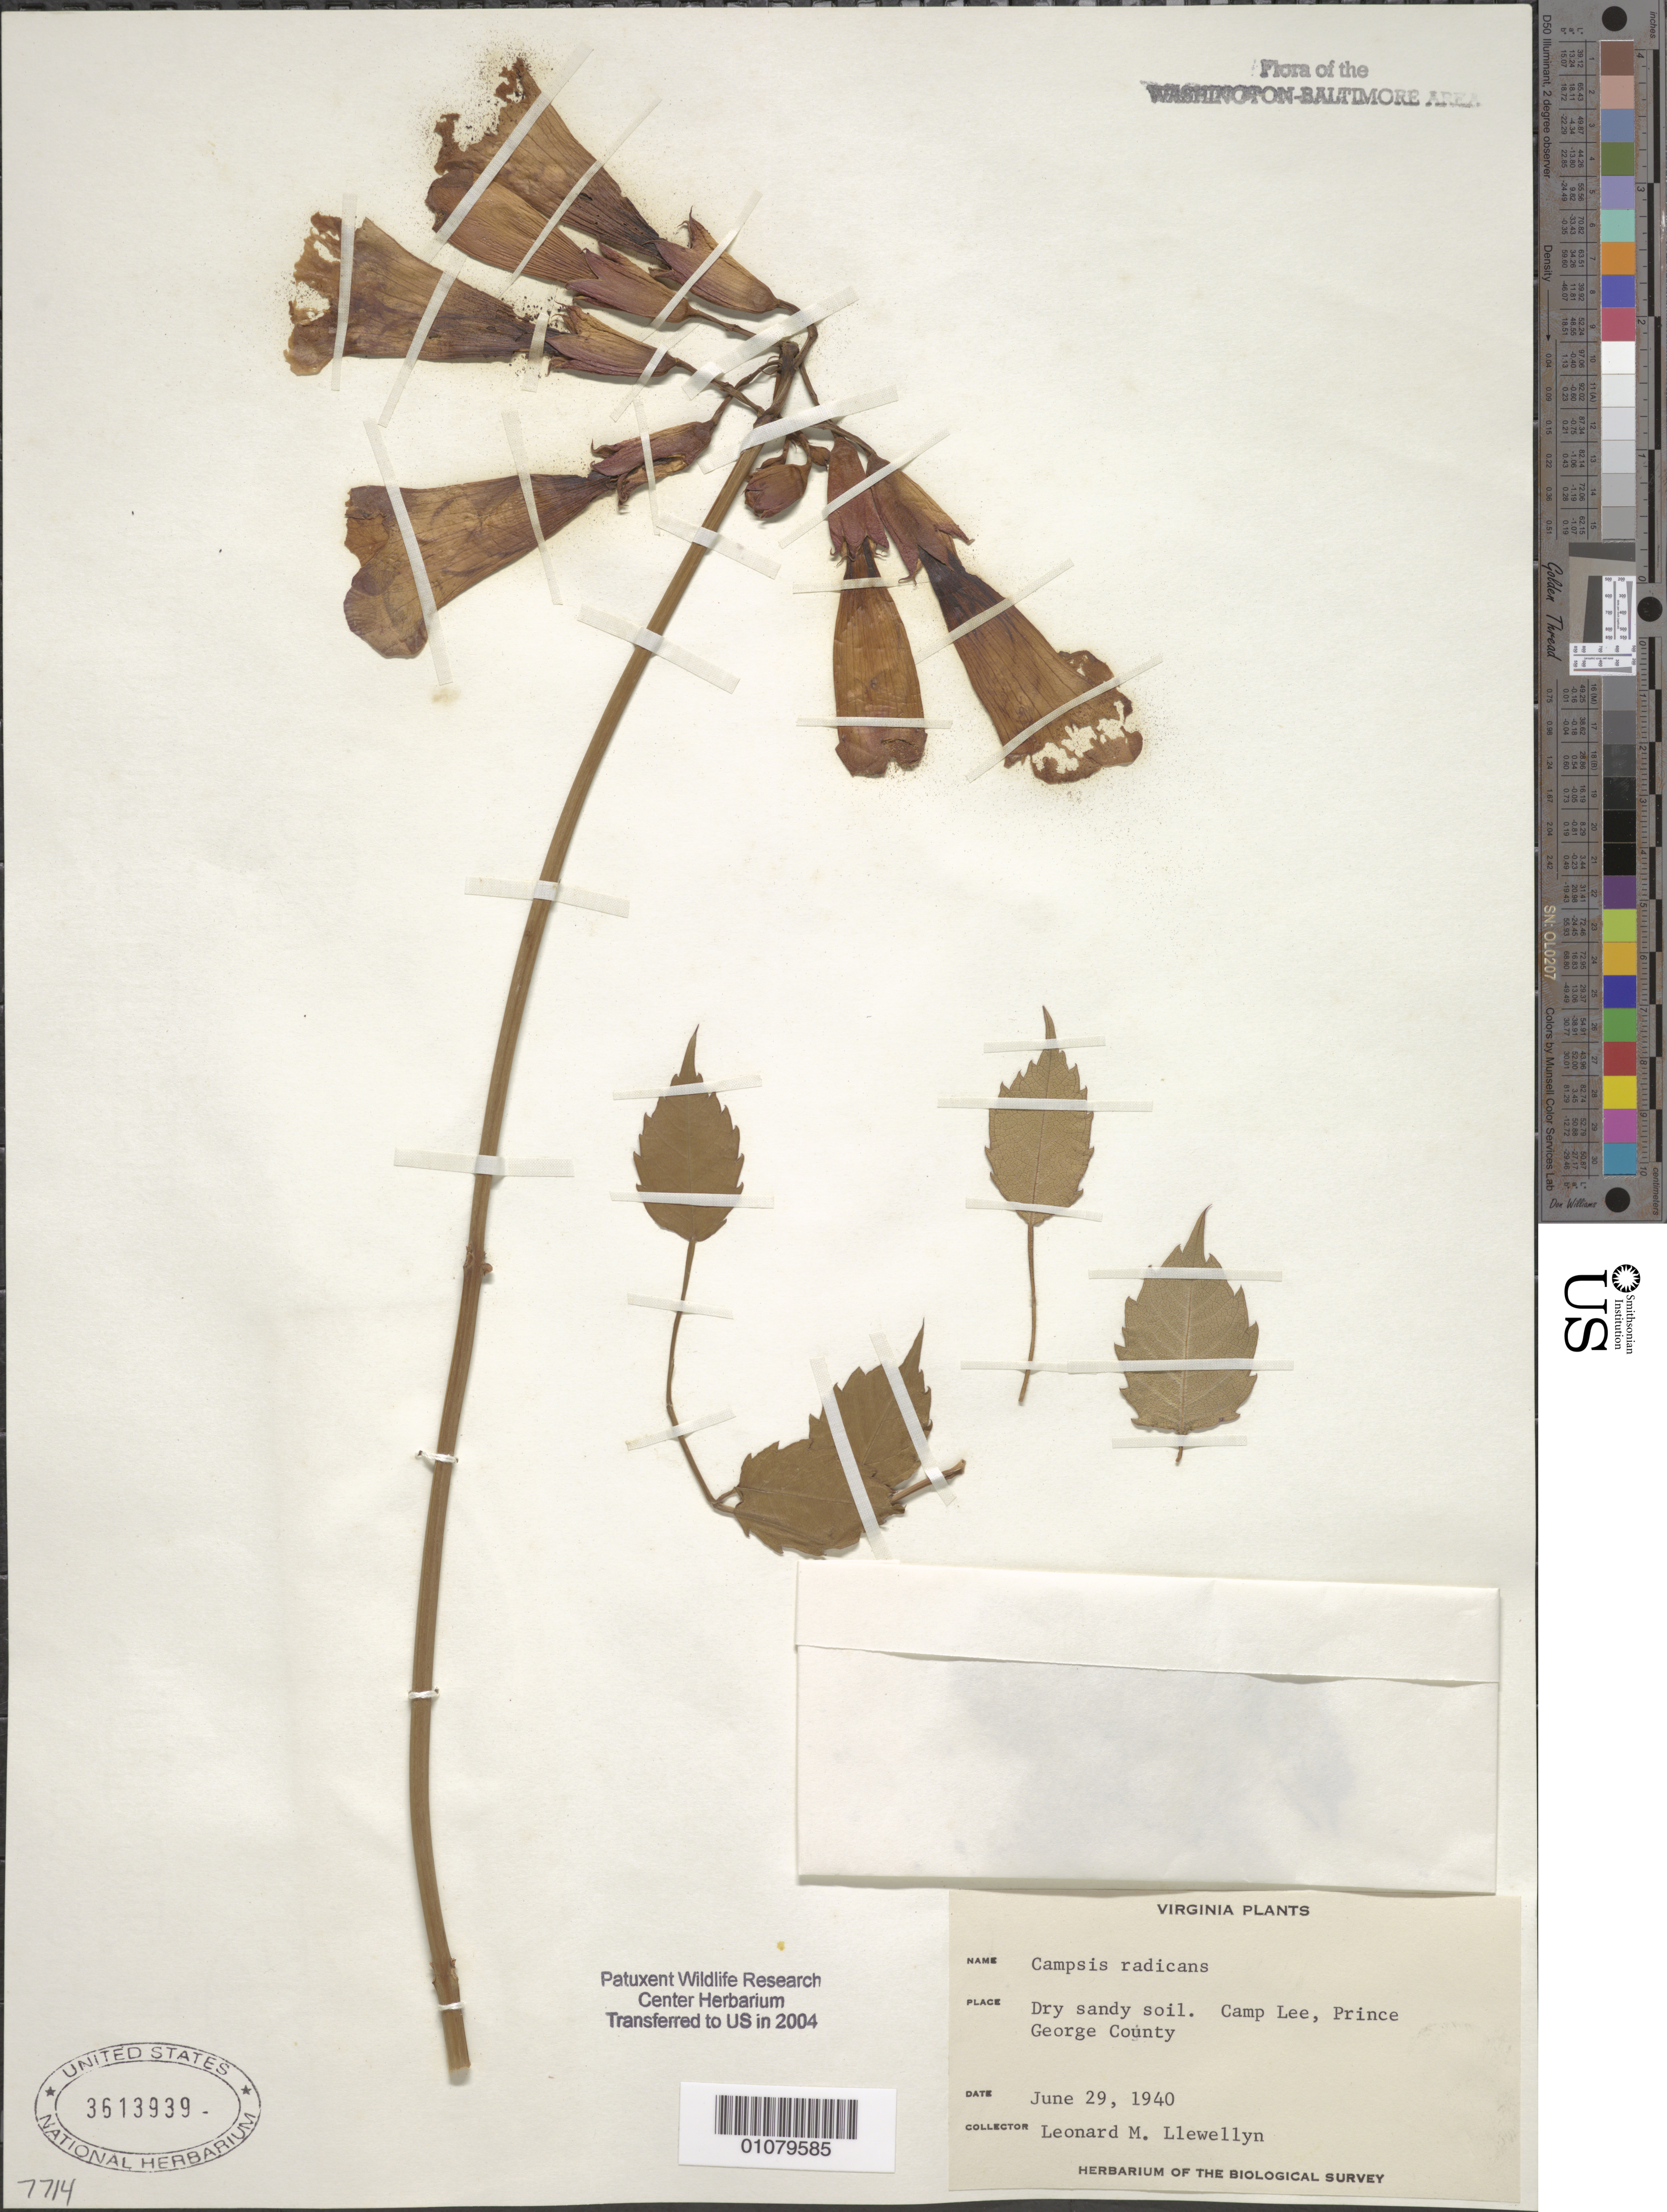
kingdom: Plantae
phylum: Tracheophyta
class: Magnoliopsida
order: Lamiales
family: Bignoniaceae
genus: Campsis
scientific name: Campsis radicans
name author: (L.) Seem.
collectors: L. Llewellyn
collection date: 1940-06-29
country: United States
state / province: Maryland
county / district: Prince George's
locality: Camp Lee.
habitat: Dry sandy soil.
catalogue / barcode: US 3613939